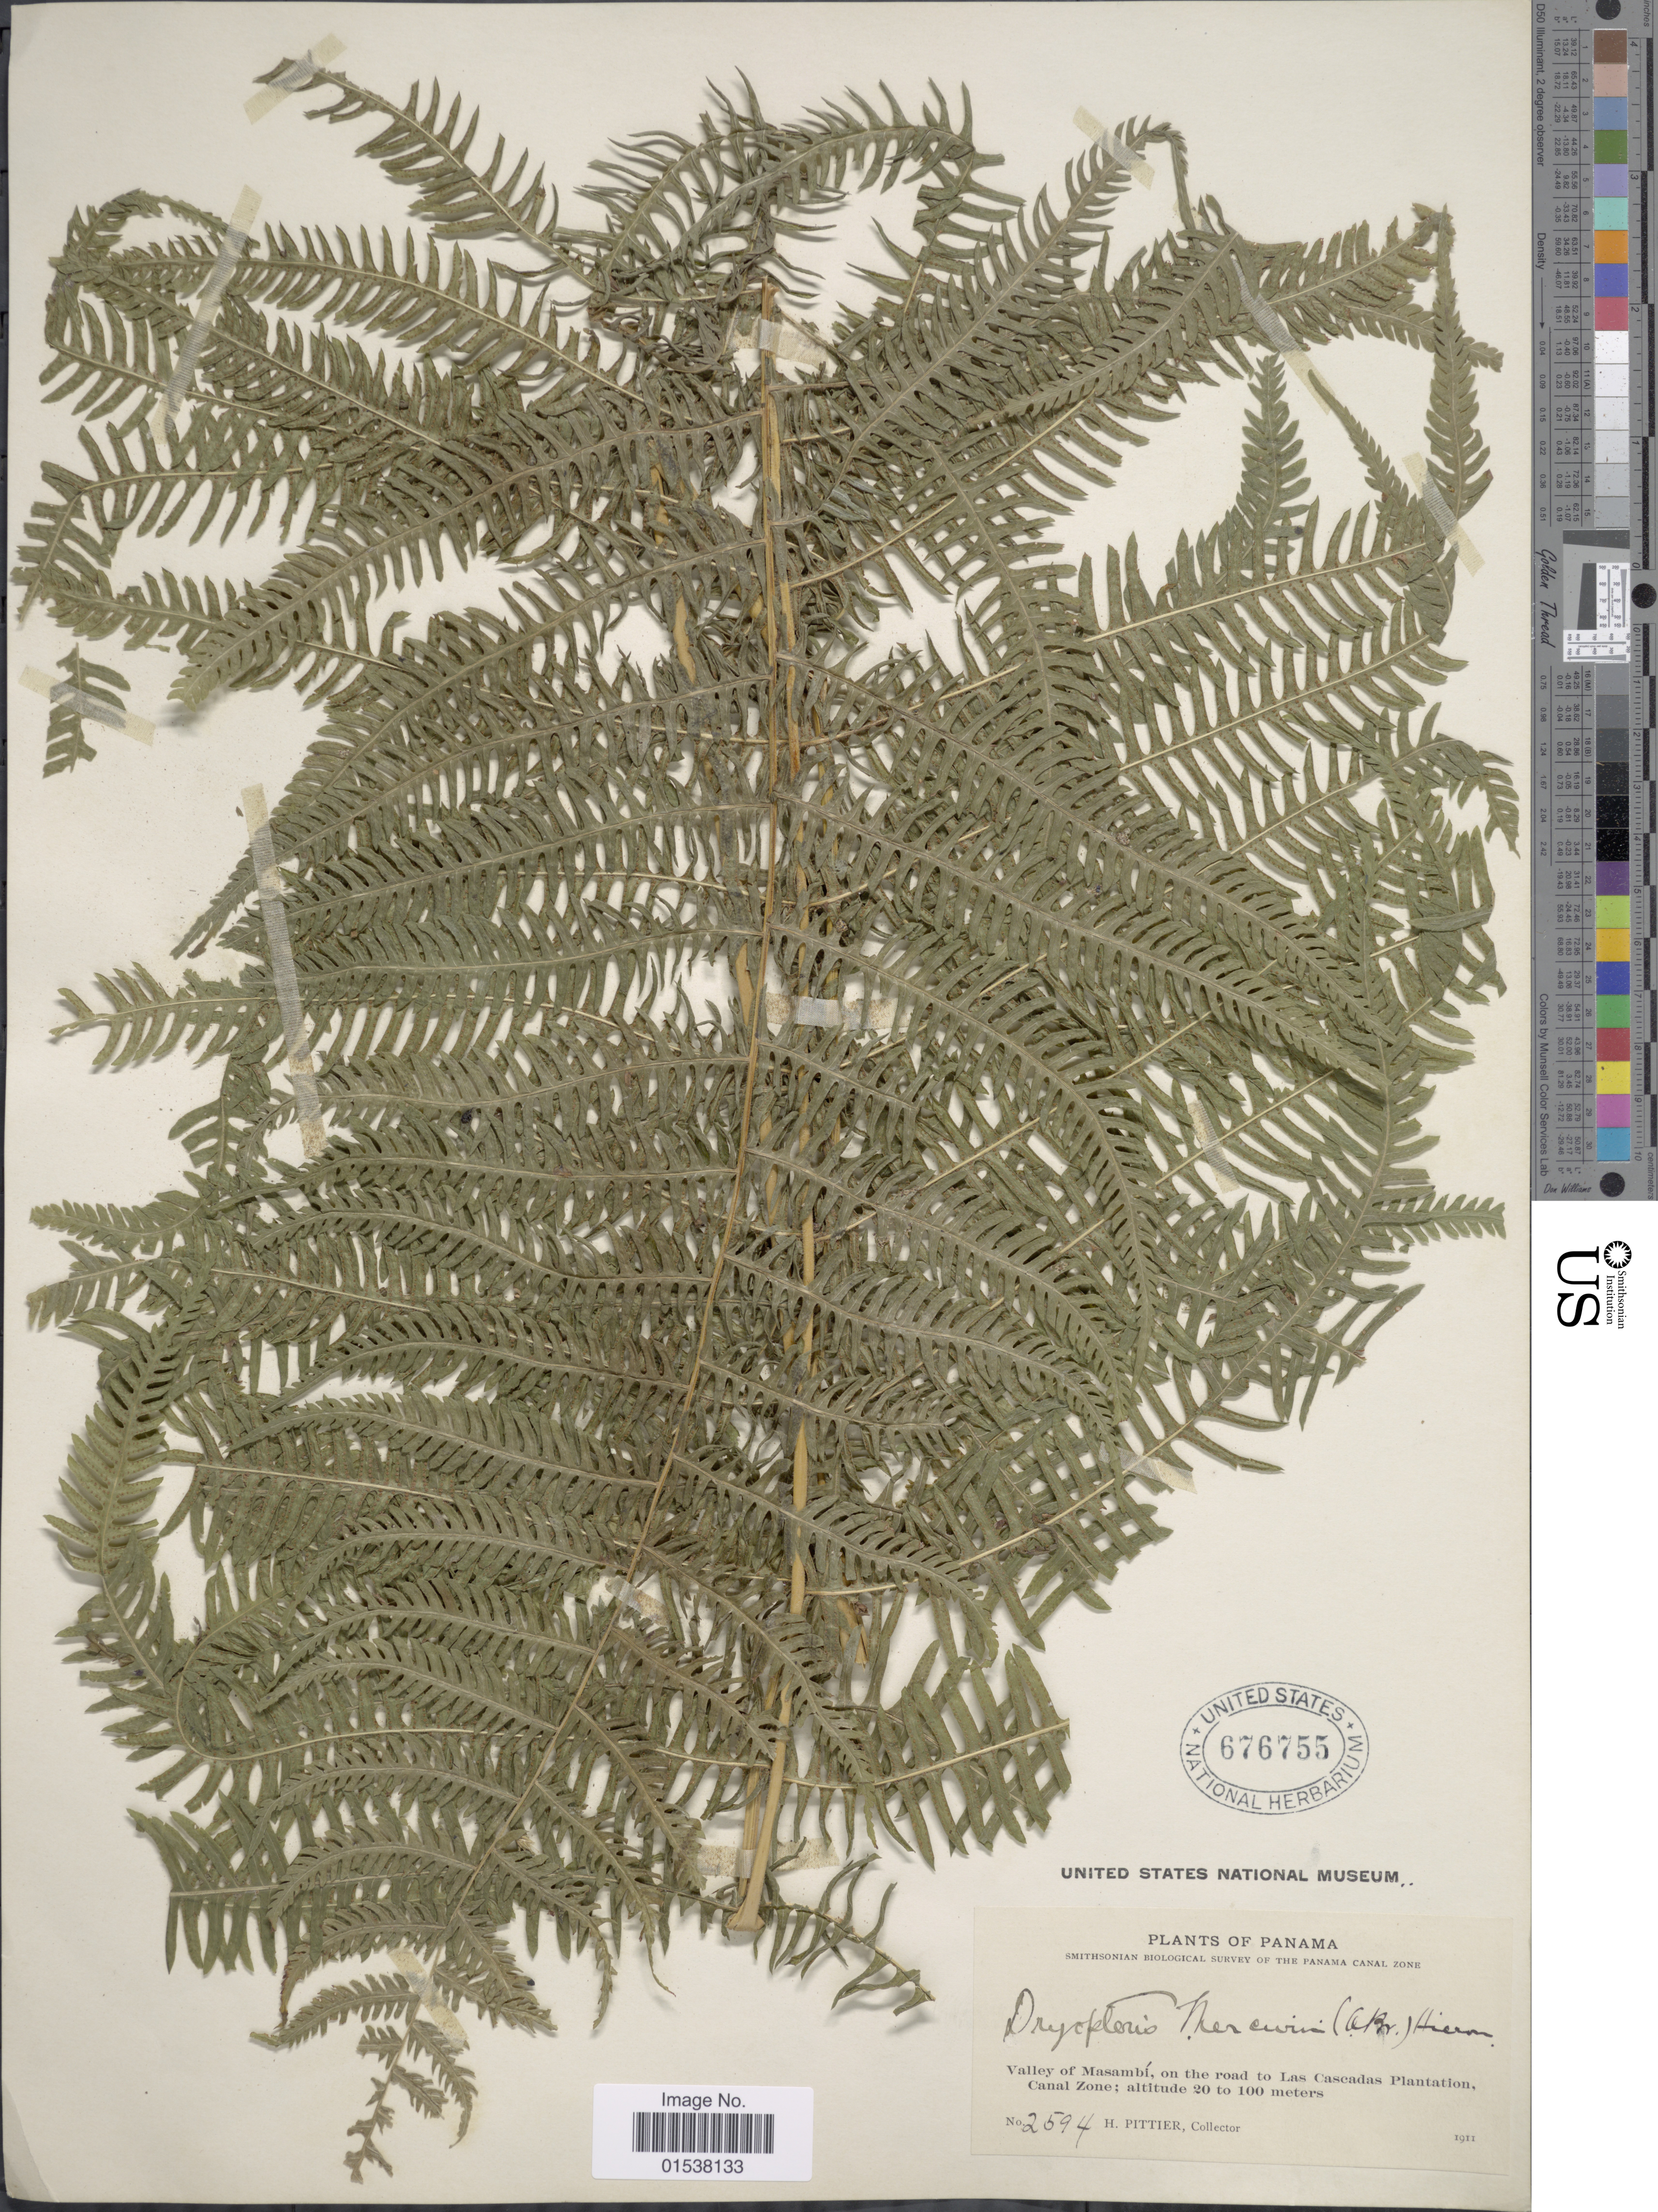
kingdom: Plantae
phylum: Tracheophyta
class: Polypodiopsida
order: Polypodiales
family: Thelypteridaceae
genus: Amauropelta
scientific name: Amauropelta balbisii (Spreng.) comb. nov., ined. 2015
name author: (Spreng.)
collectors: H. F. Pittier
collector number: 2594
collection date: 1911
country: Panama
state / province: Colón / Panamá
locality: Valley of Masambi, on the road to Las Cascades Plantation, Canal Zone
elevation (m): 20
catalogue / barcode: US 676755